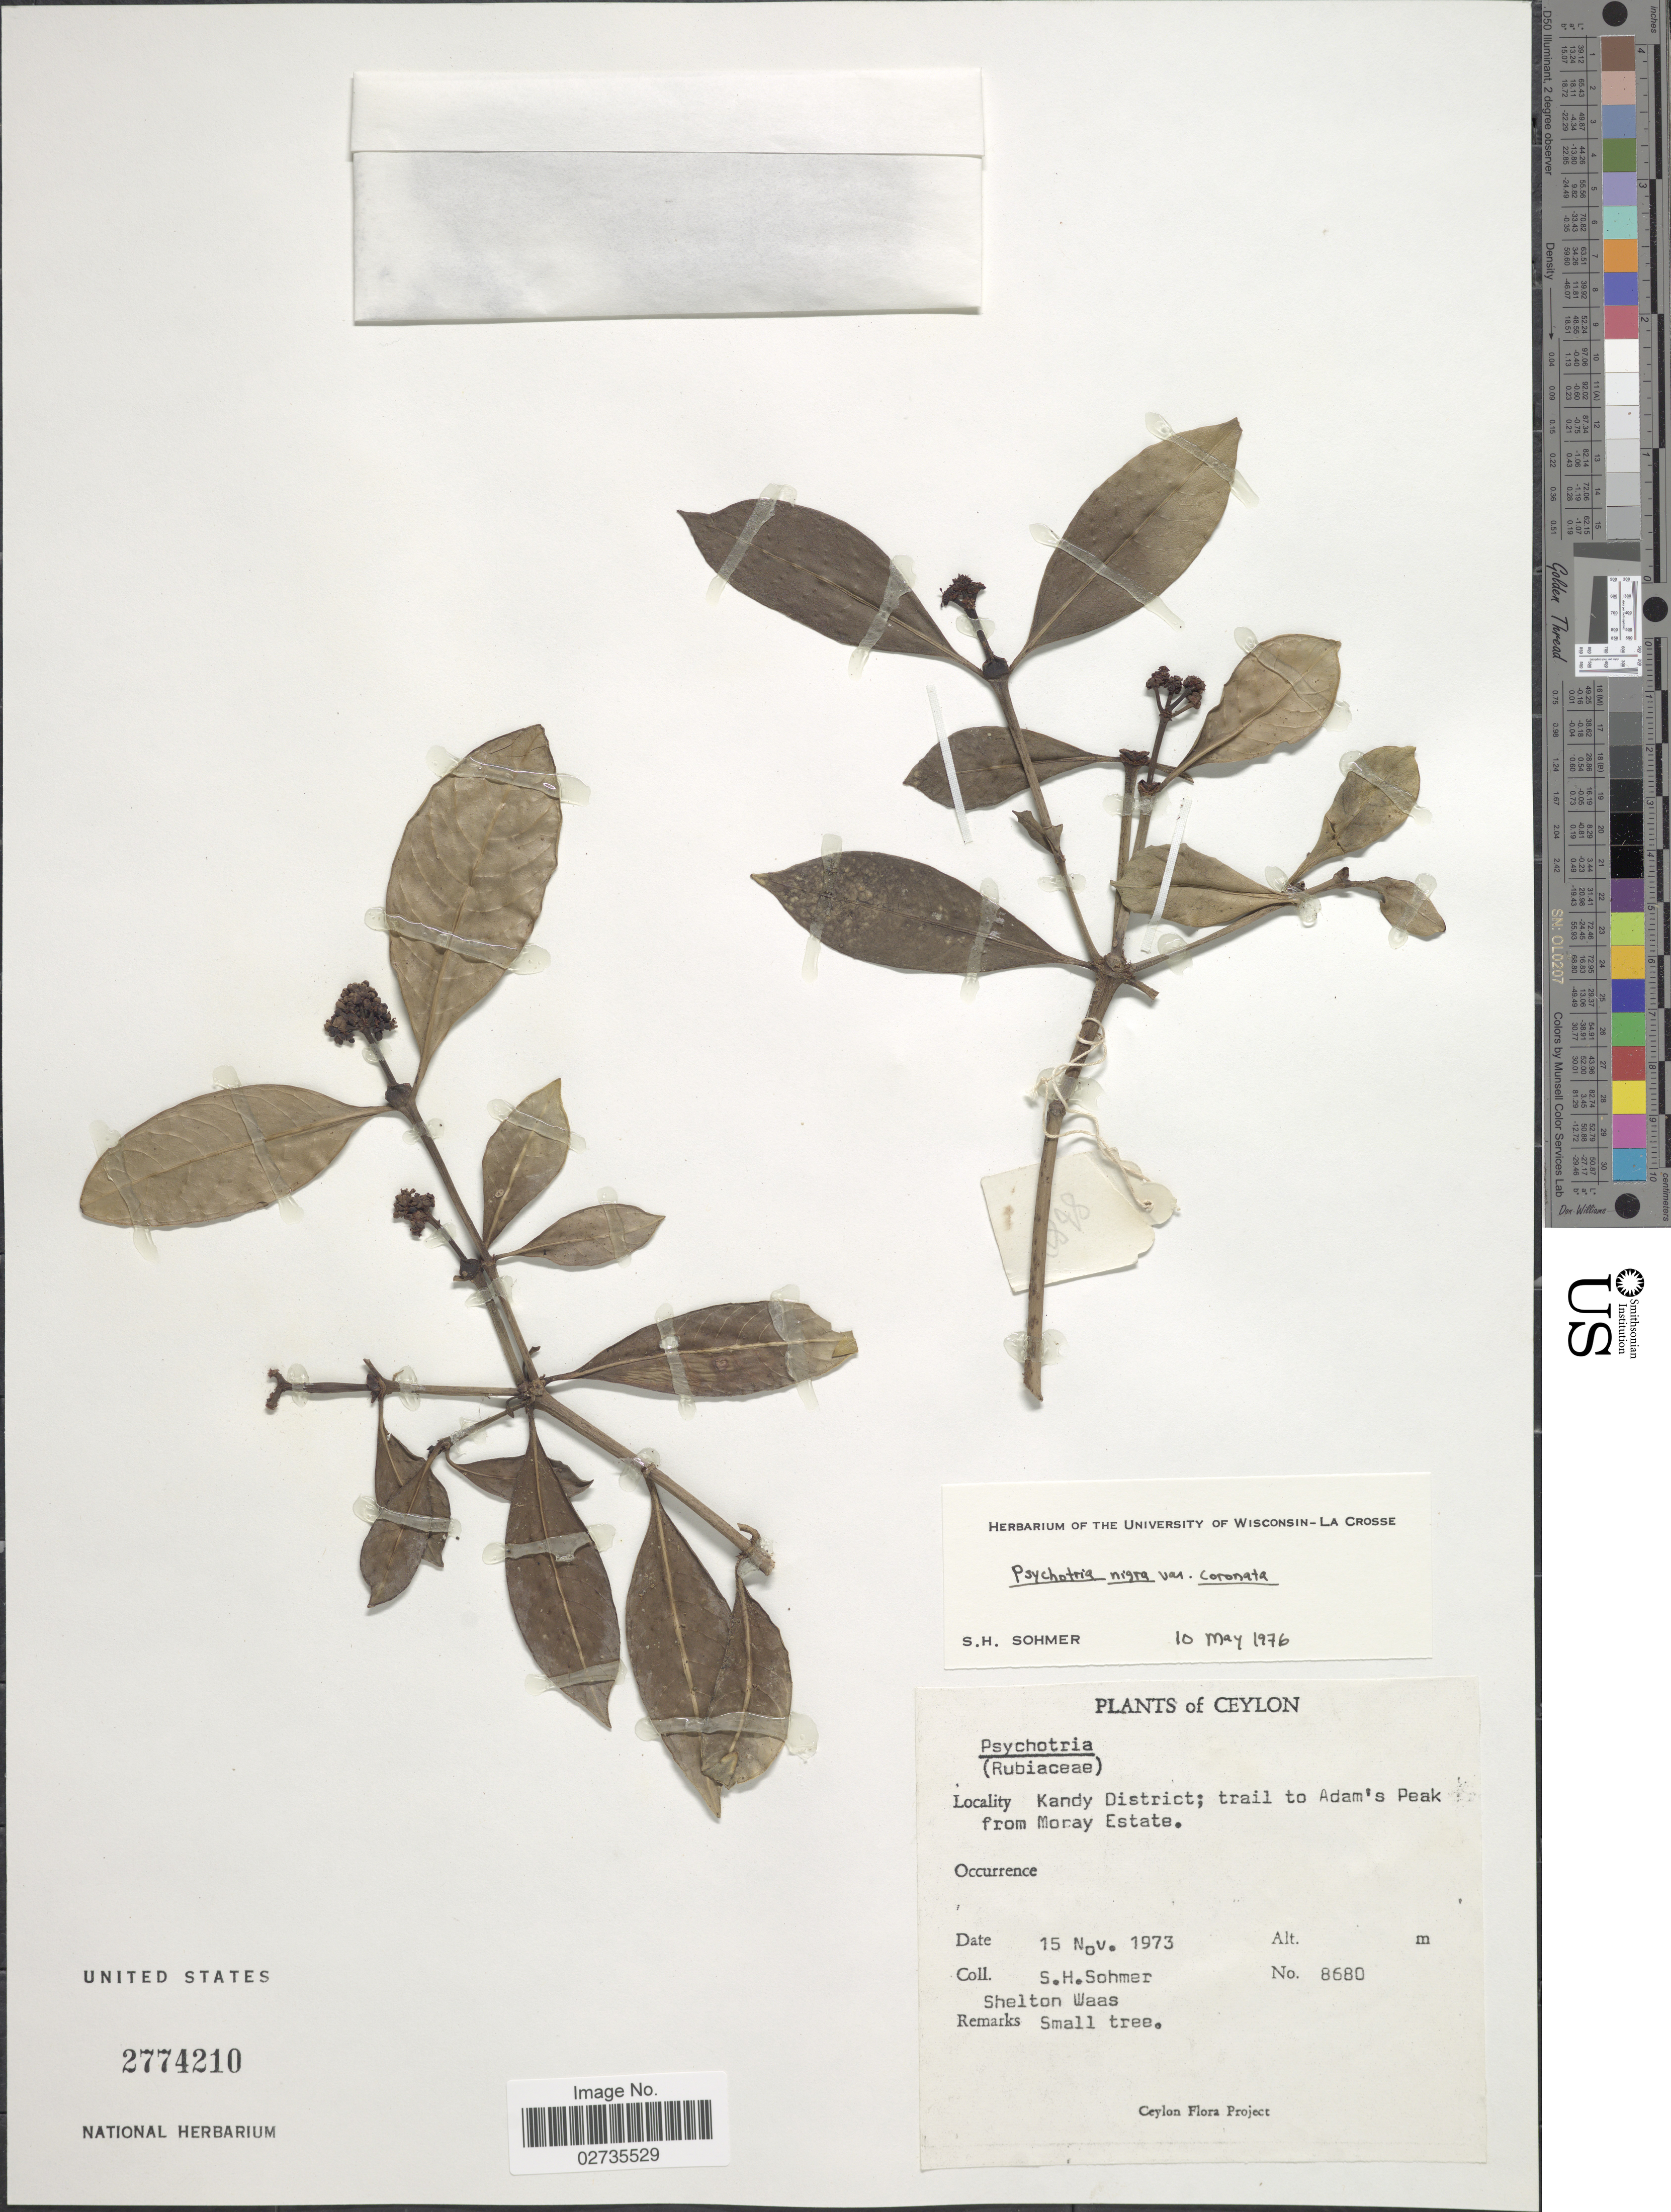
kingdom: Plantae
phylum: Tracheophyta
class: Magnoliopsida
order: Gentianales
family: Rubiaceae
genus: Psychotria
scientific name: Psychotria nigra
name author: (Gaertn.) Alston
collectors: S. H. Sohmer & S. Waas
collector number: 8680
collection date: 1973-11-15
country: Sri Lanka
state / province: Central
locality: Ceylon. Kandy District; trail to Adam's Peak from Moray Estate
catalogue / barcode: US 2774210